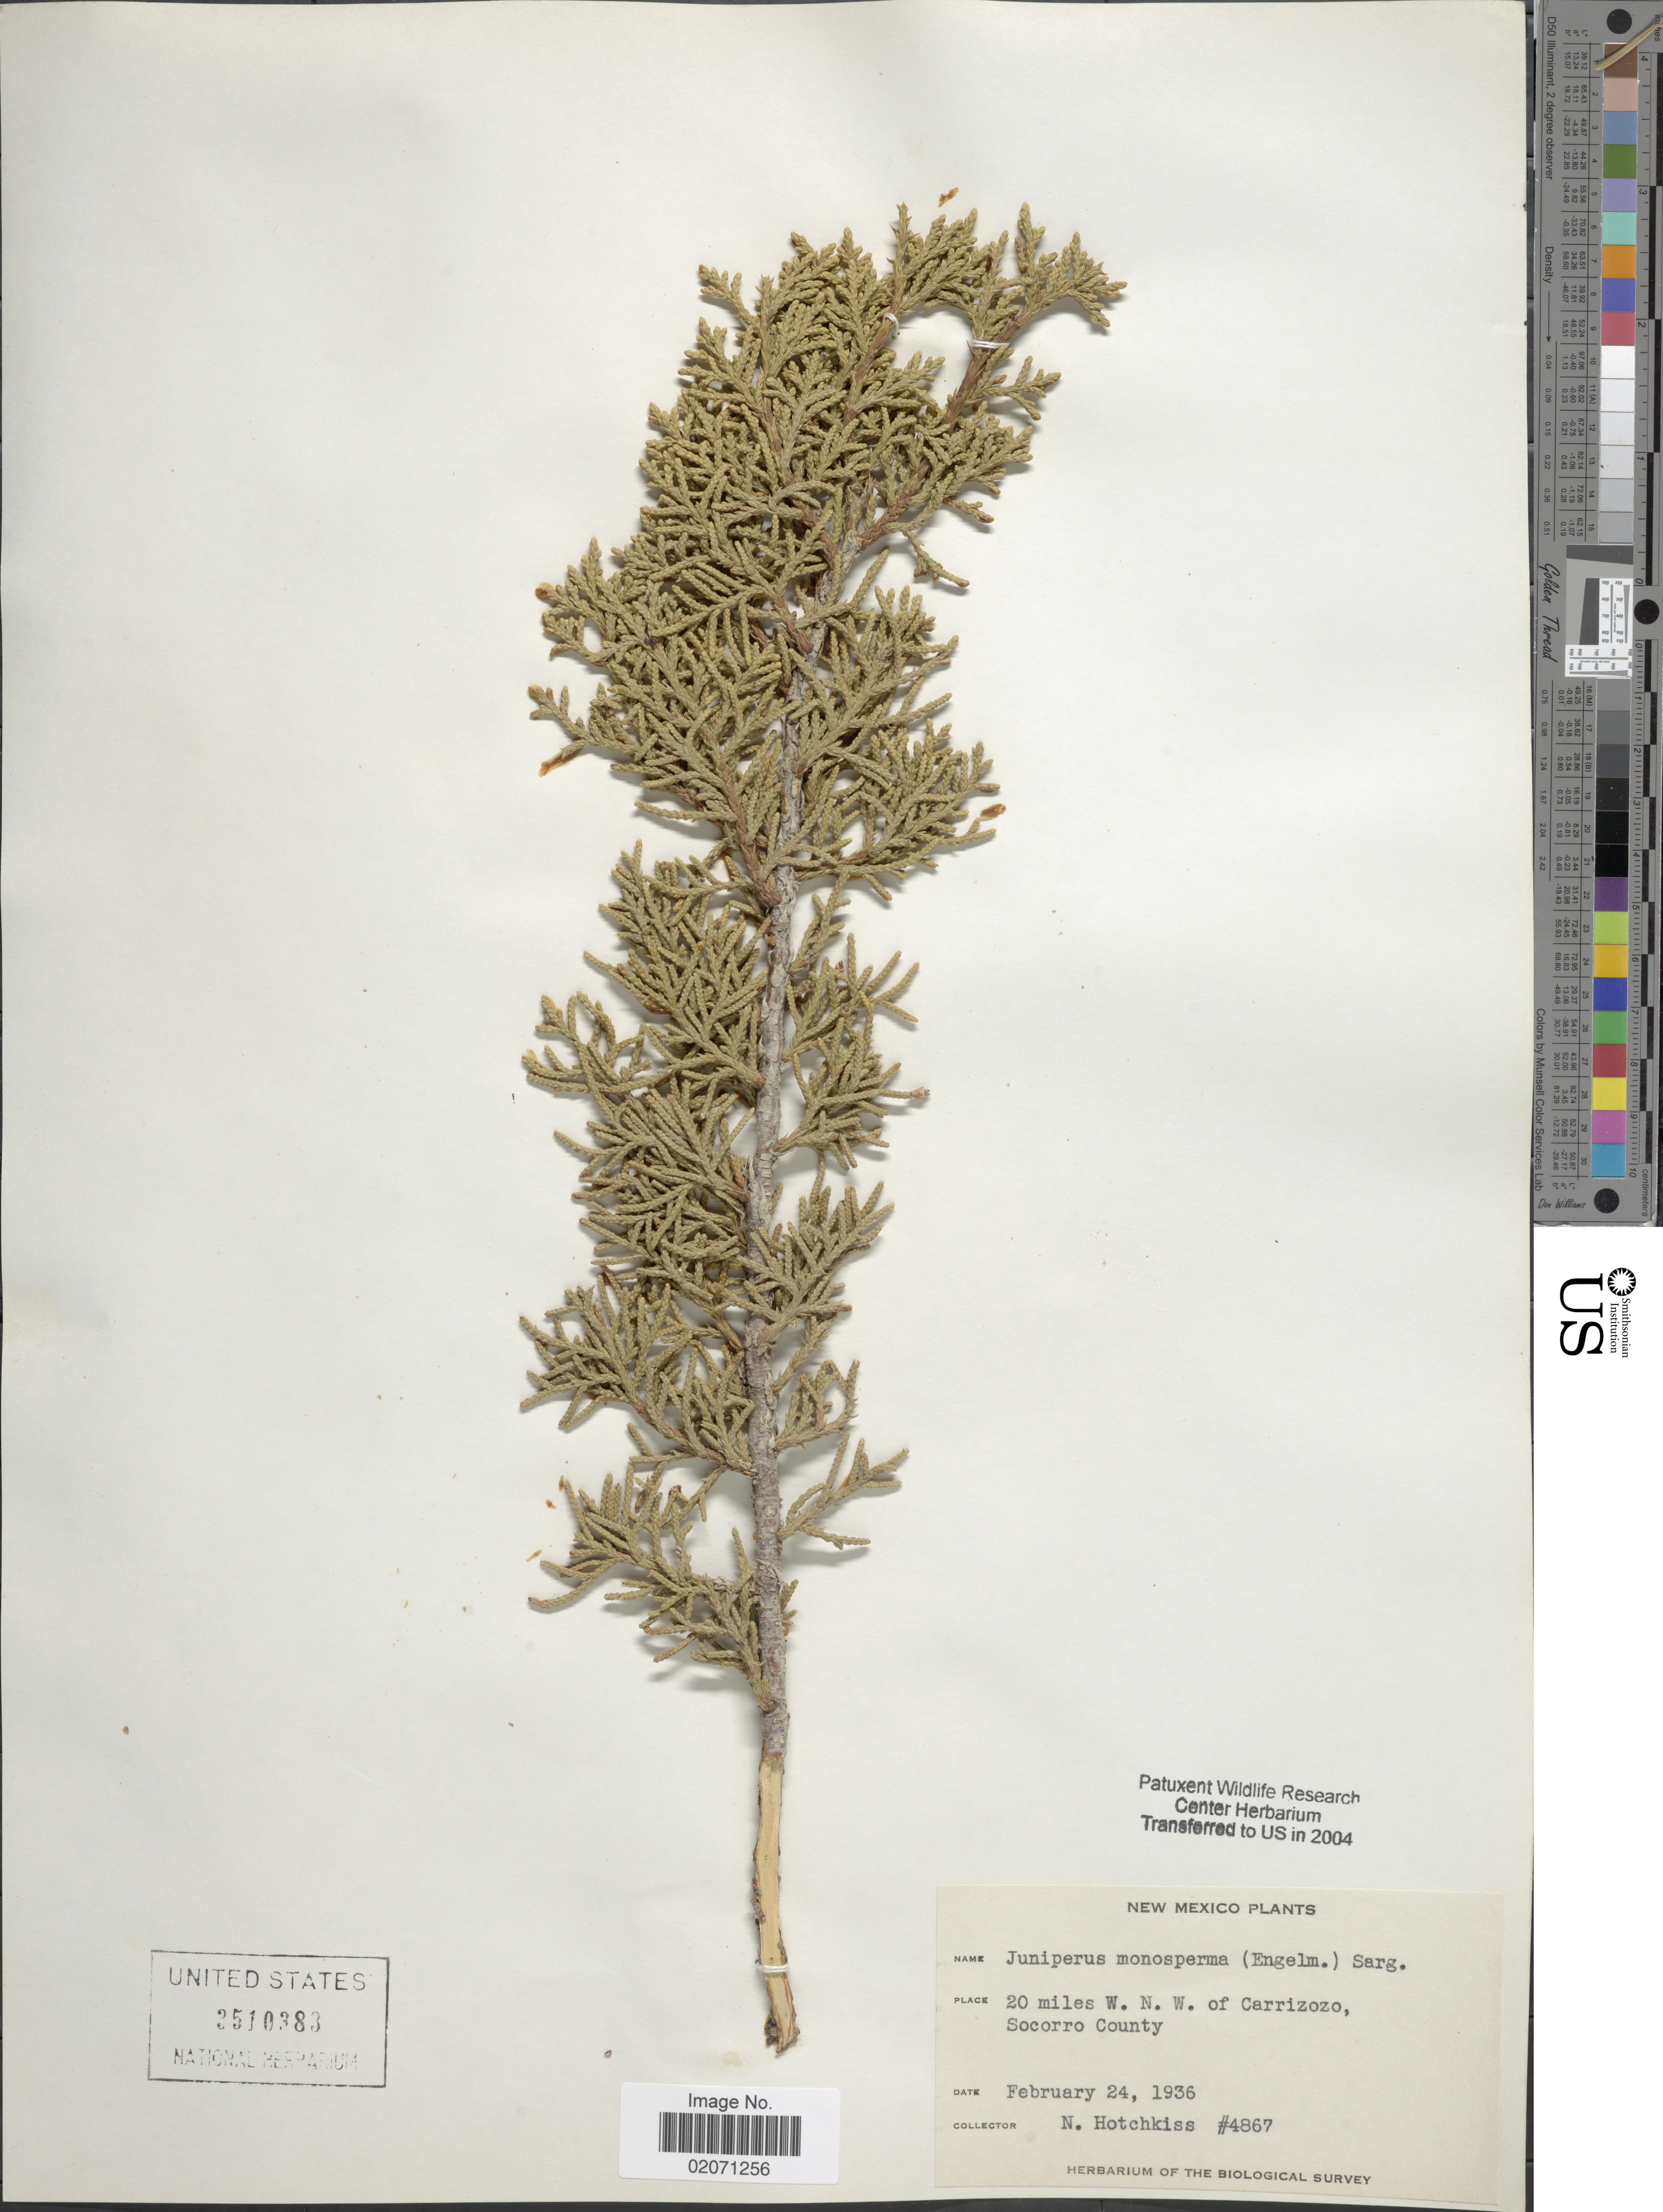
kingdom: Plantae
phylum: Tracheophyta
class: Pinopsida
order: Pinales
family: Cupressaceae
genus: Juniperus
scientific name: Juniperus monosperma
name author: (Engelm.) Sarg.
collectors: N. Hotchkiss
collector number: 4867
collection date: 1936-02-24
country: United States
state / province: New Mexico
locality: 20 miles W.N.W of Carrizozo, Socorro County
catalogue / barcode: US 2510383